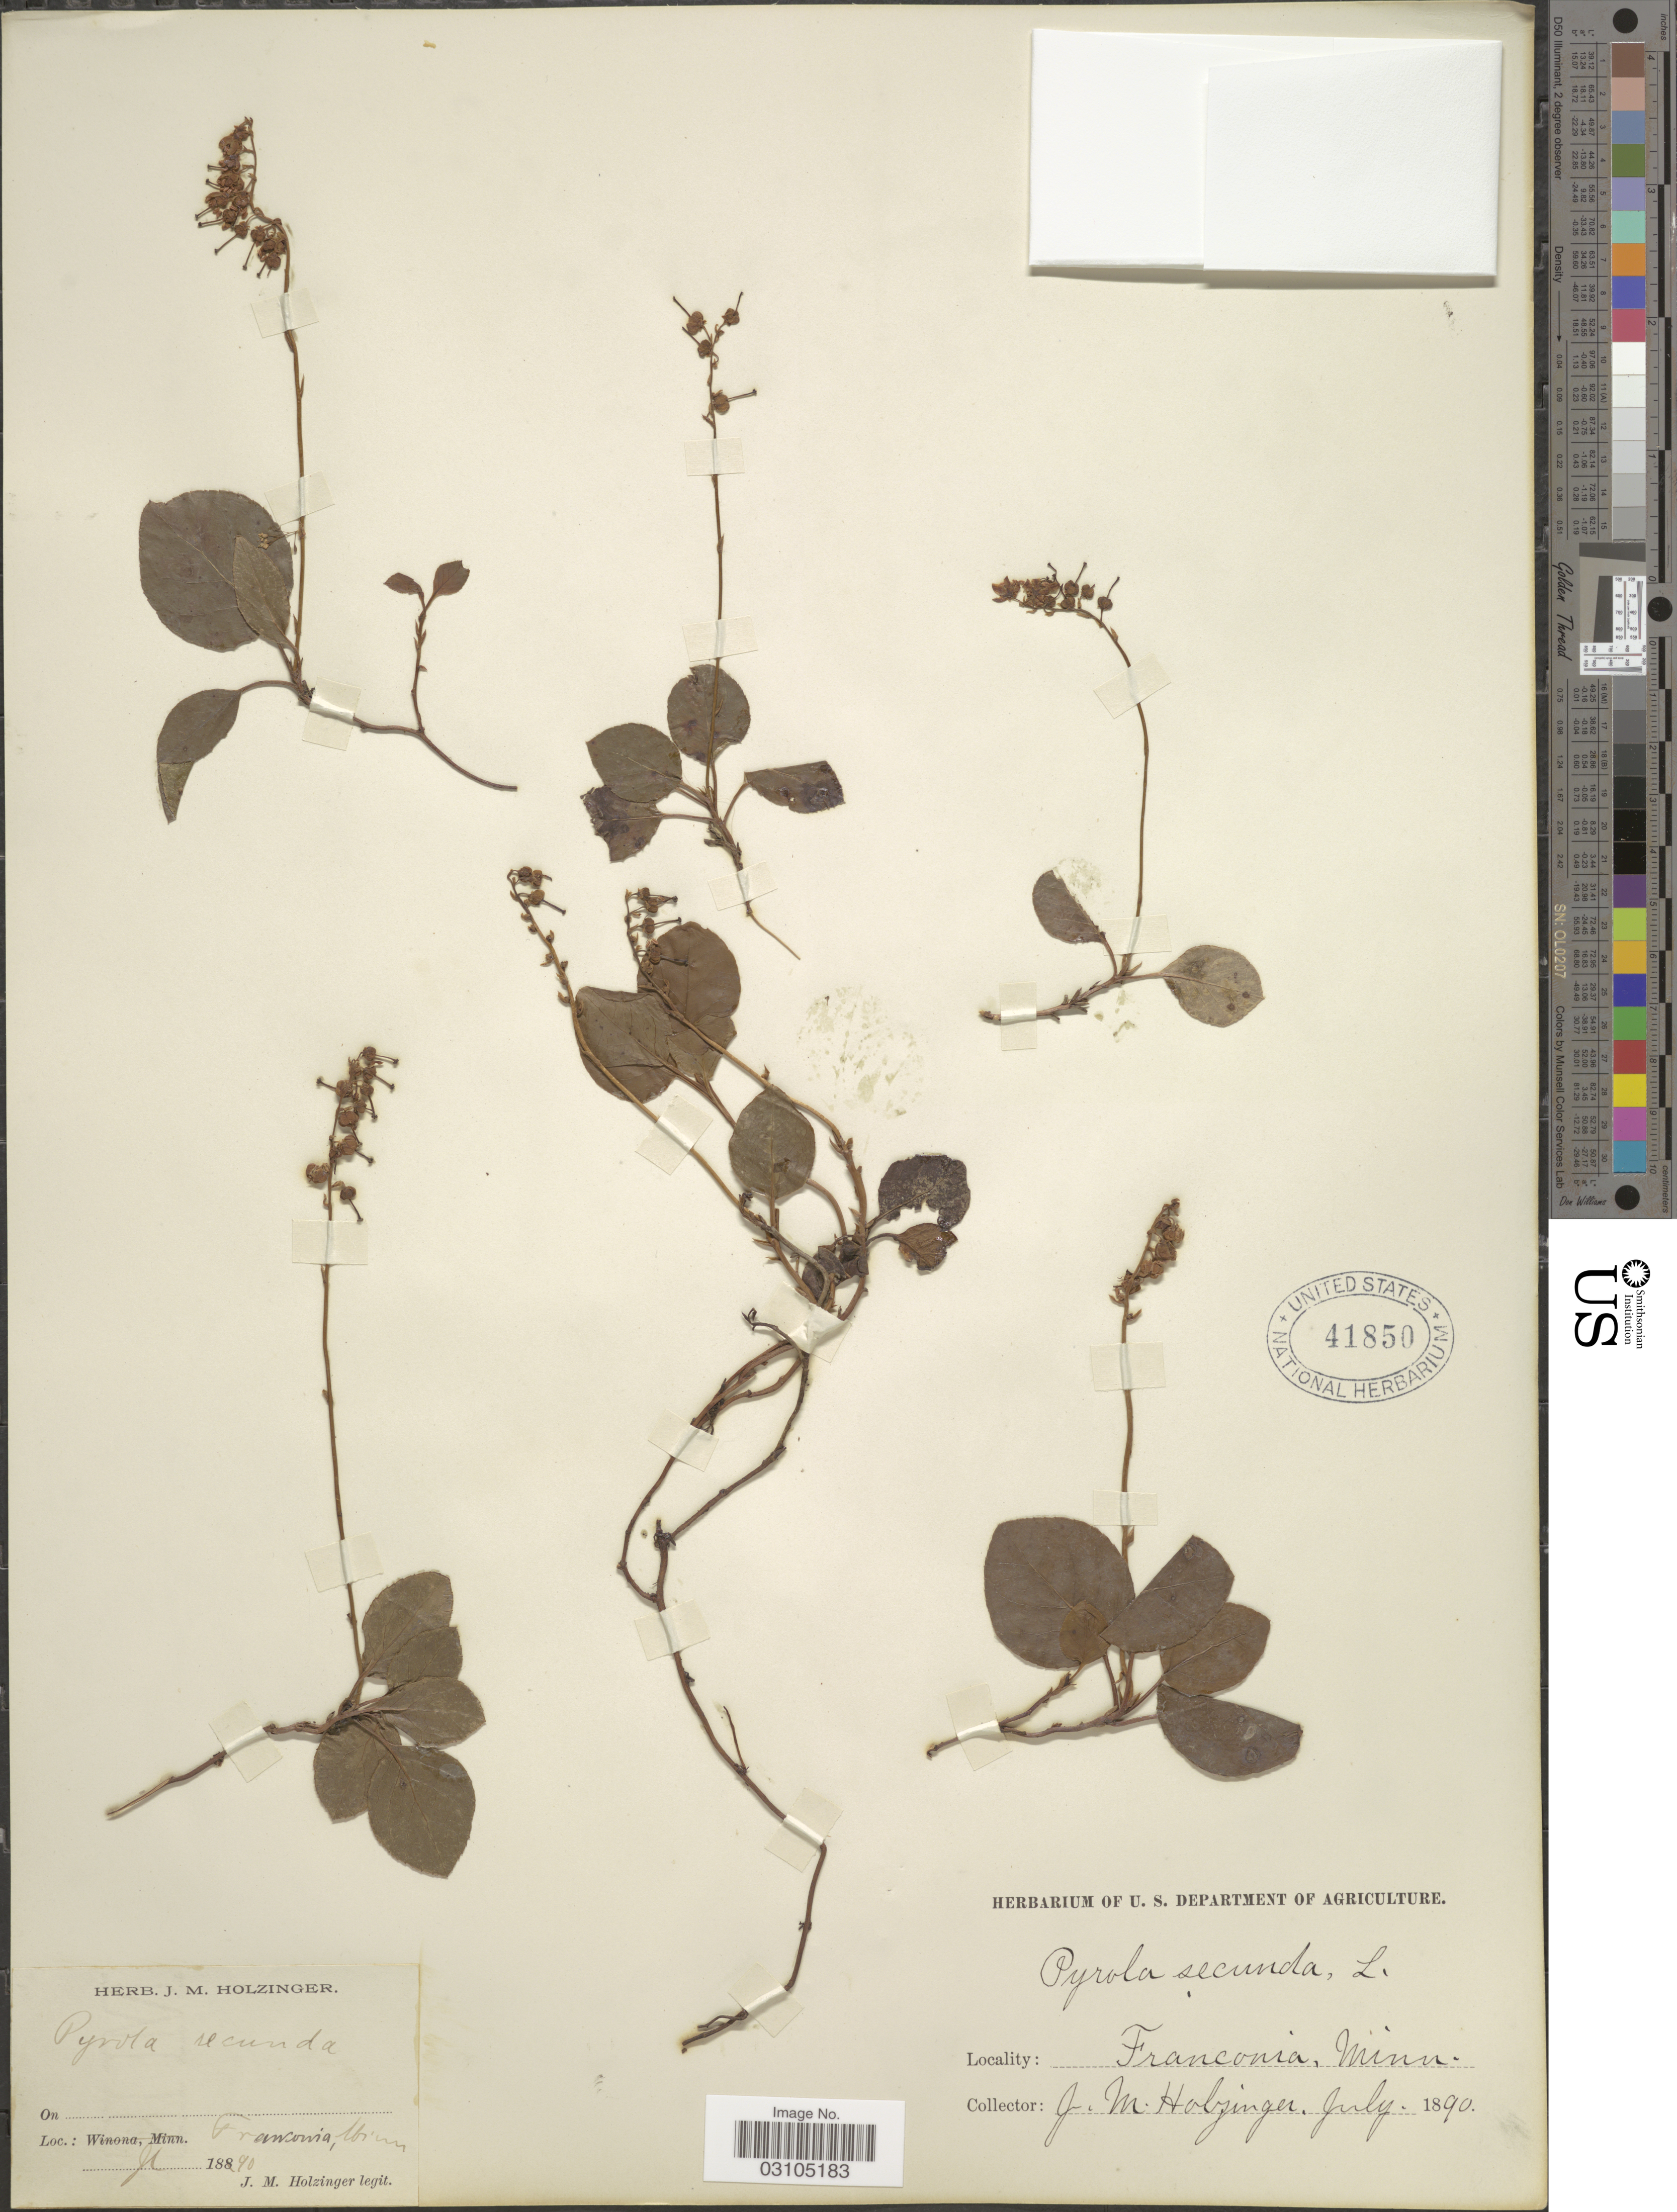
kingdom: Plantae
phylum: Tracheophyta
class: Magnoliopsida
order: Ericales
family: Ericaceae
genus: Orthilia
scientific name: Orthilia secunda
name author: (L.) House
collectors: J. M. Holzinger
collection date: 1890-07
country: United States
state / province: Minnesota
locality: Franconia, Minn.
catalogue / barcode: US 41850